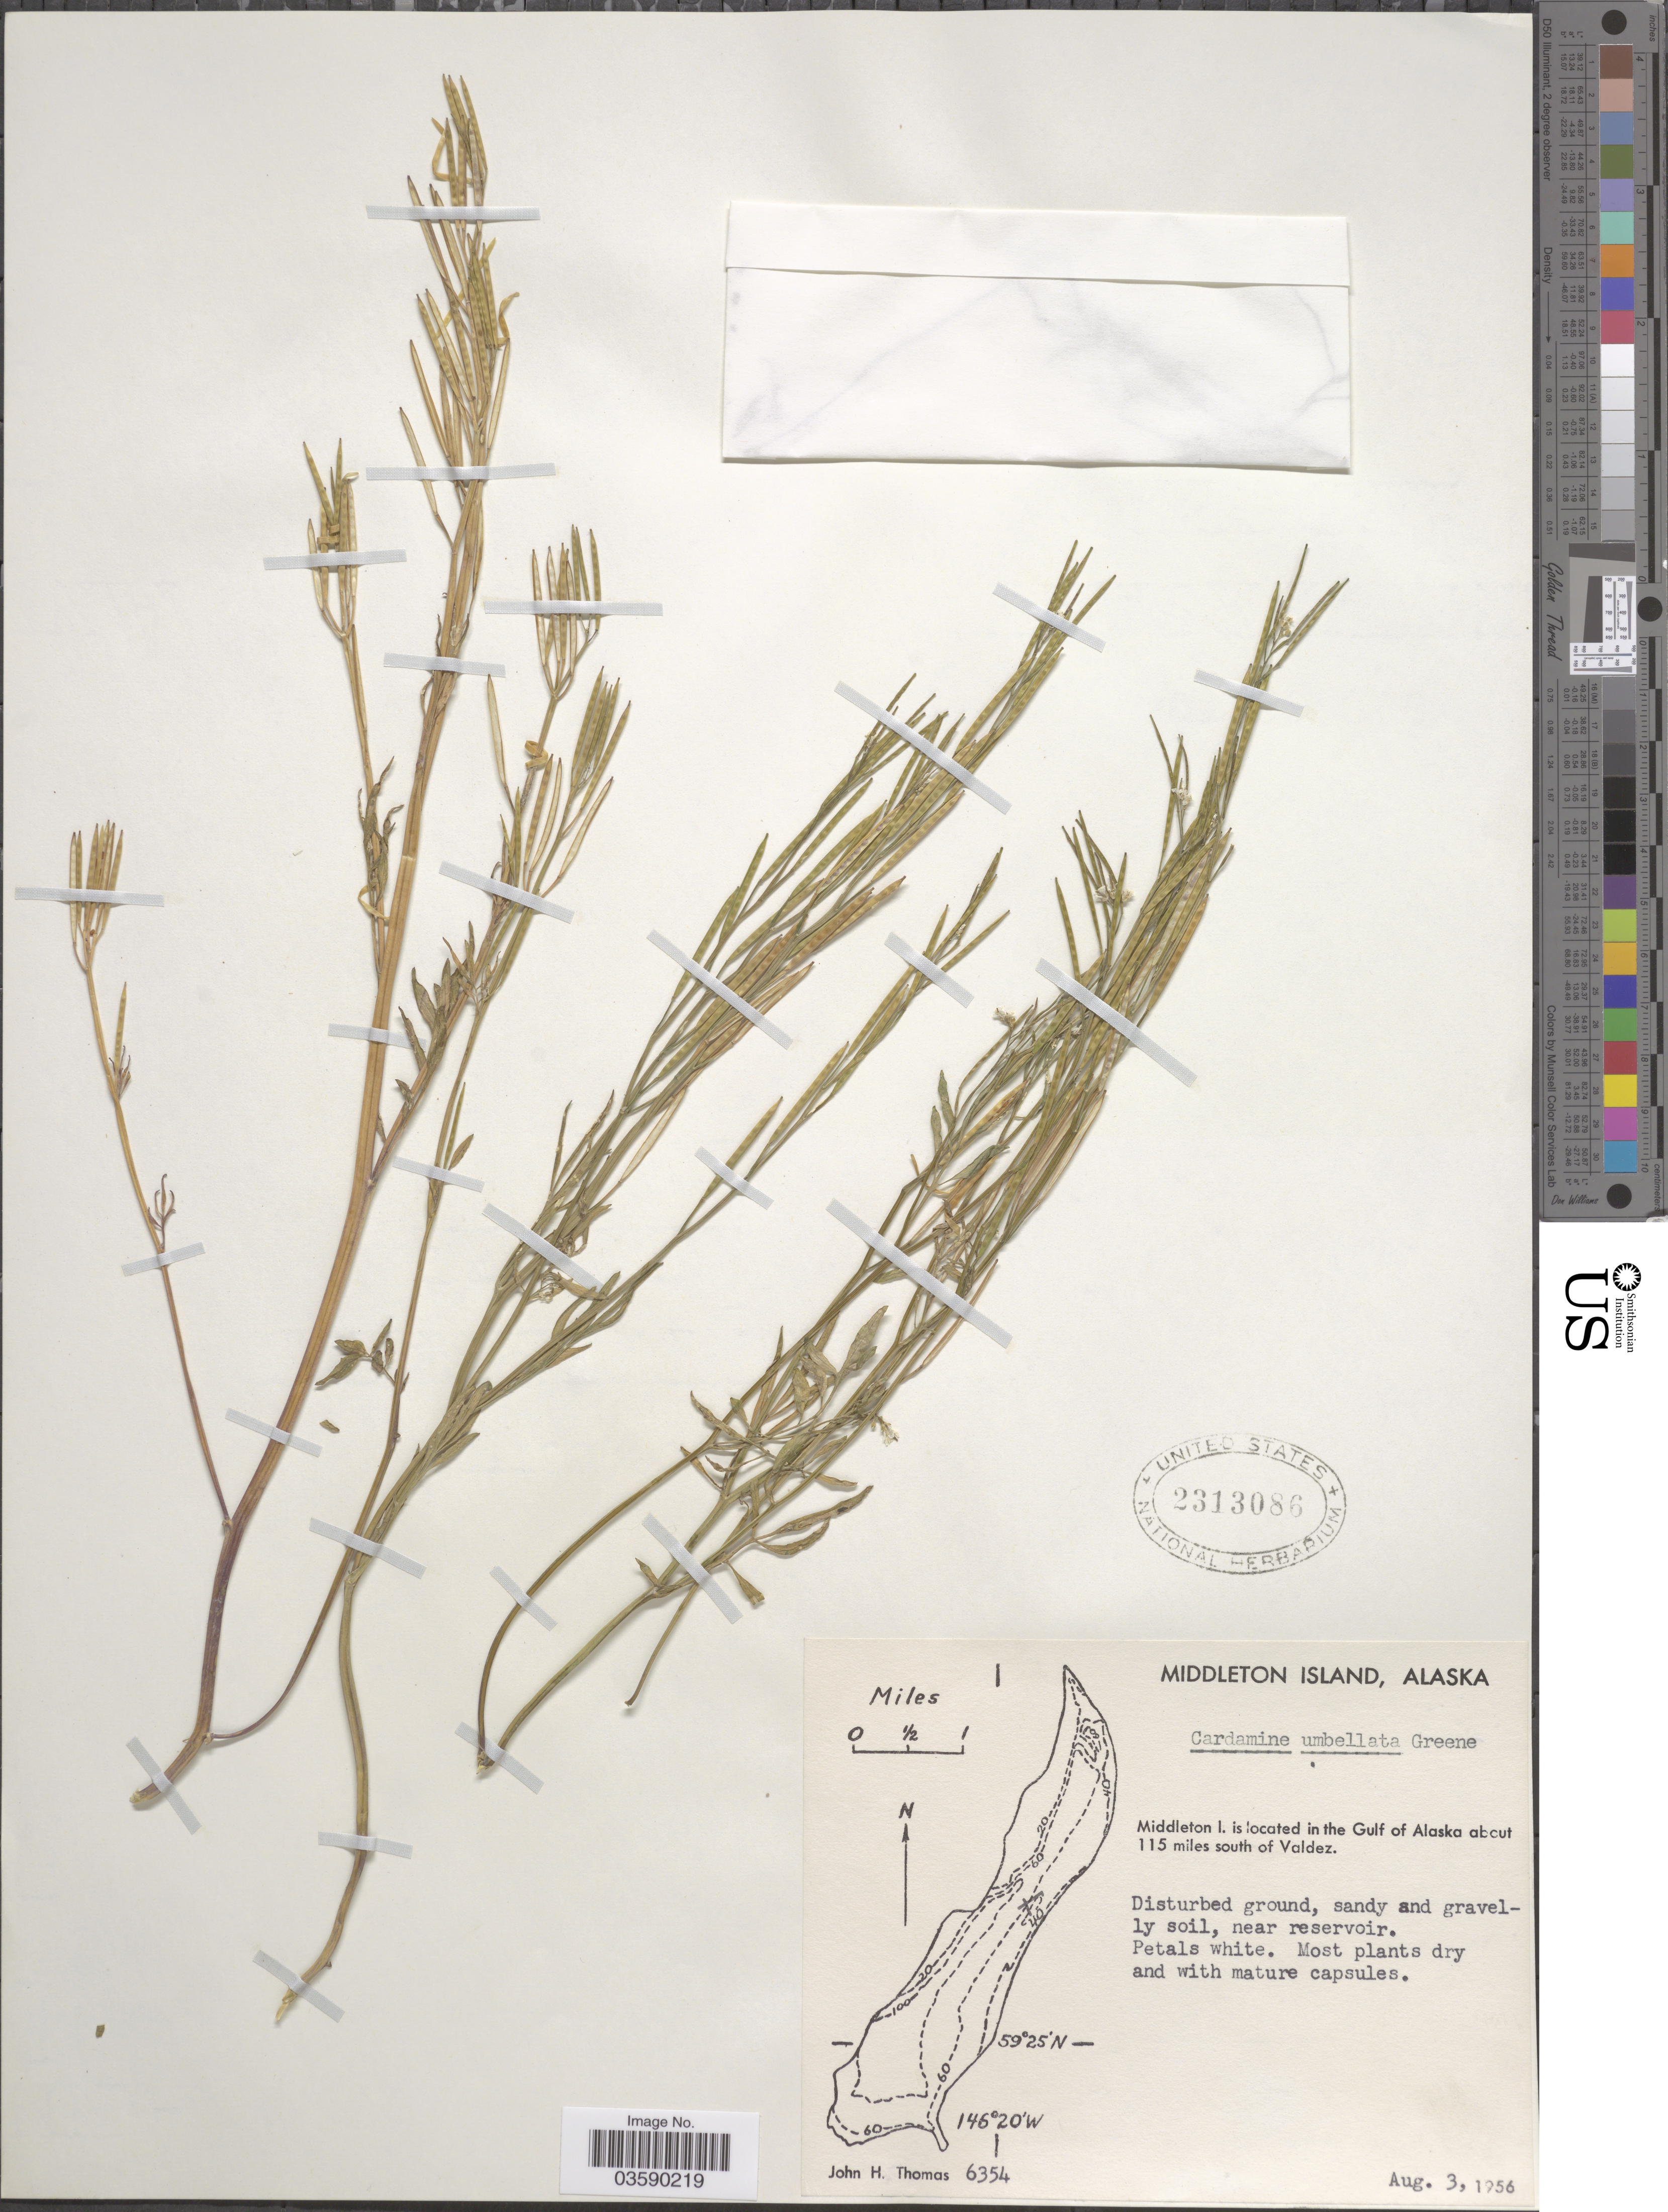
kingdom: Plantae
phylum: Tracheophyta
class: Magnoliopsida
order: Brassicales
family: Brassicaceae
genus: Cardamine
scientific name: Cardamine umbellata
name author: Greene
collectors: J. H. Thomas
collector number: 6354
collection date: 1956-08-03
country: United States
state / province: Alaska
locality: Middleton Island. Middleton I. is located in the Gulf of Alaska about 115 miles south of Valdez. Disturbed ground, sandy and gravelly soil, near reservoir.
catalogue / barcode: US 2313086